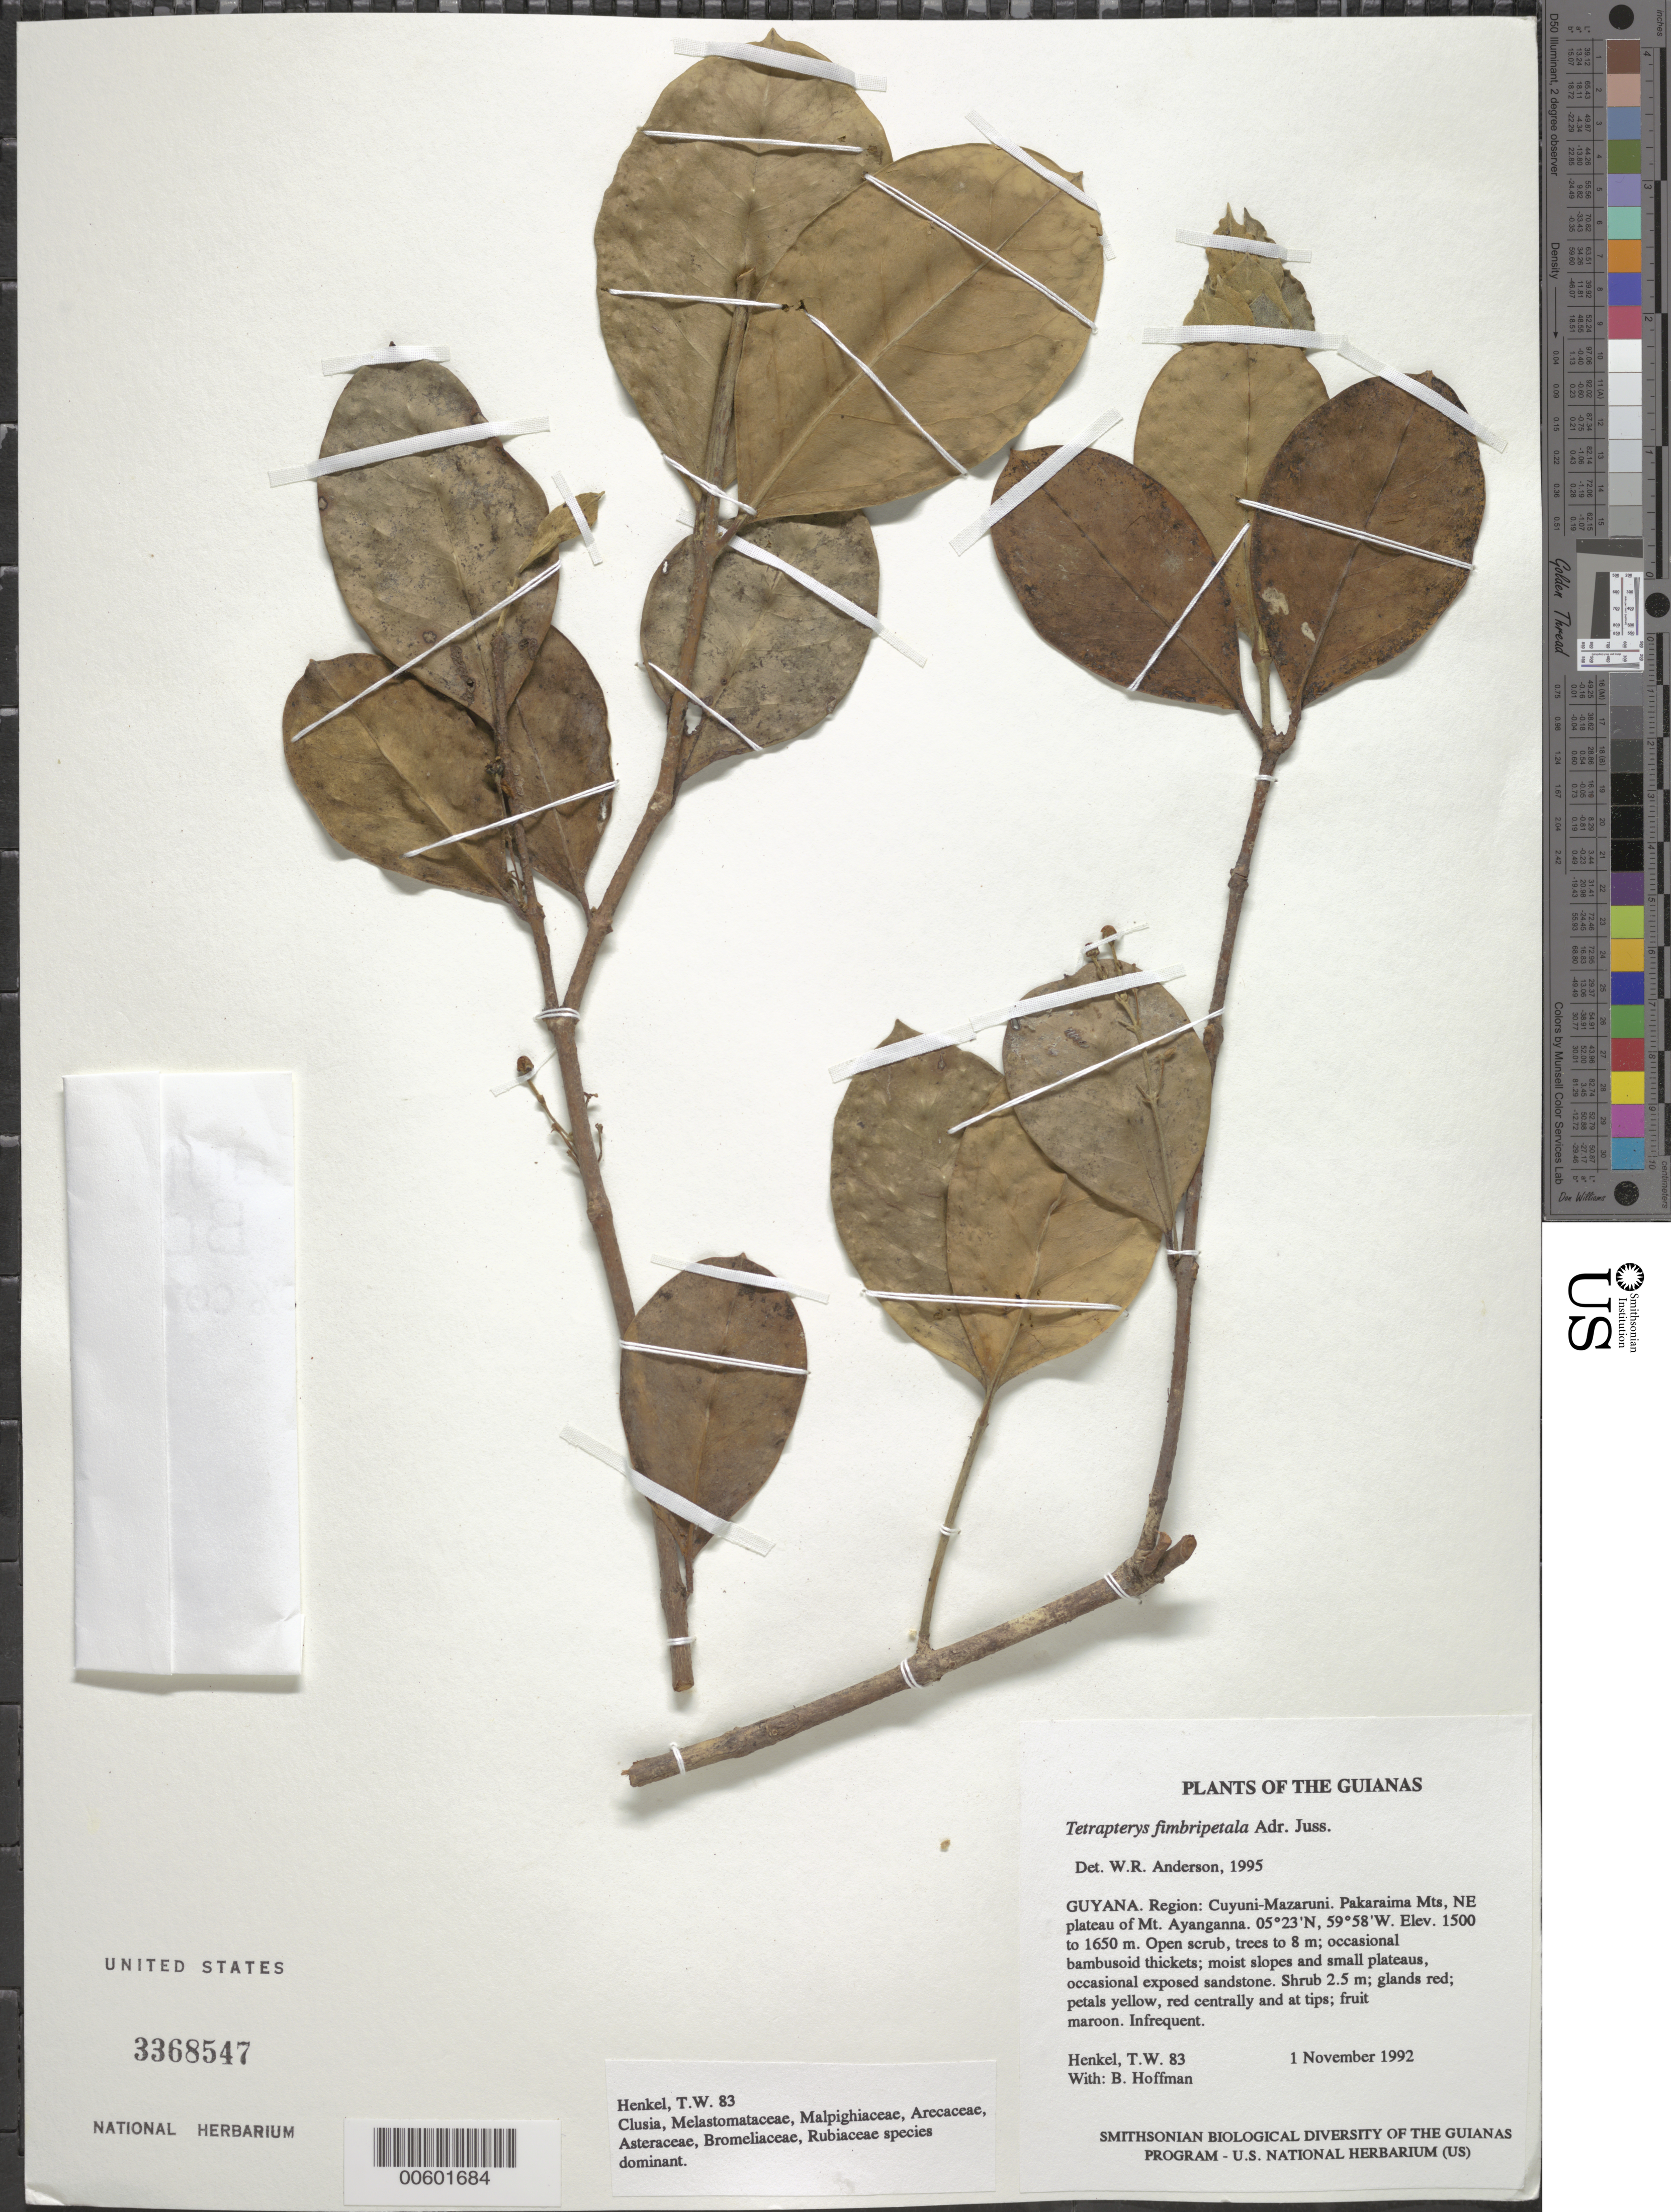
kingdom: Plantae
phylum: Tracheophyta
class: Magnoliopsida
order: Malpighiales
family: Malpighiaceae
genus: Glicophyllum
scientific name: Glicophyllum fimbripetalum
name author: (A. Juss.) R.F. Almeida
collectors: T. Henkel & B. Hoffman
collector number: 83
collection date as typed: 1 November 1992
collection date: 1992-11-01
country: Guyana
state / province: Cuyuni-Mazaruni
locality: Pakaraima Mts, NE plateau of Mt. Ayanganna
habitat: Open scrub, trees to 8 m; occasional bambusoid thickets; moist slopes and small plateaus, occasional exposed sandstone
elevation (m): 1500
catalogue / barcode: US 3368547